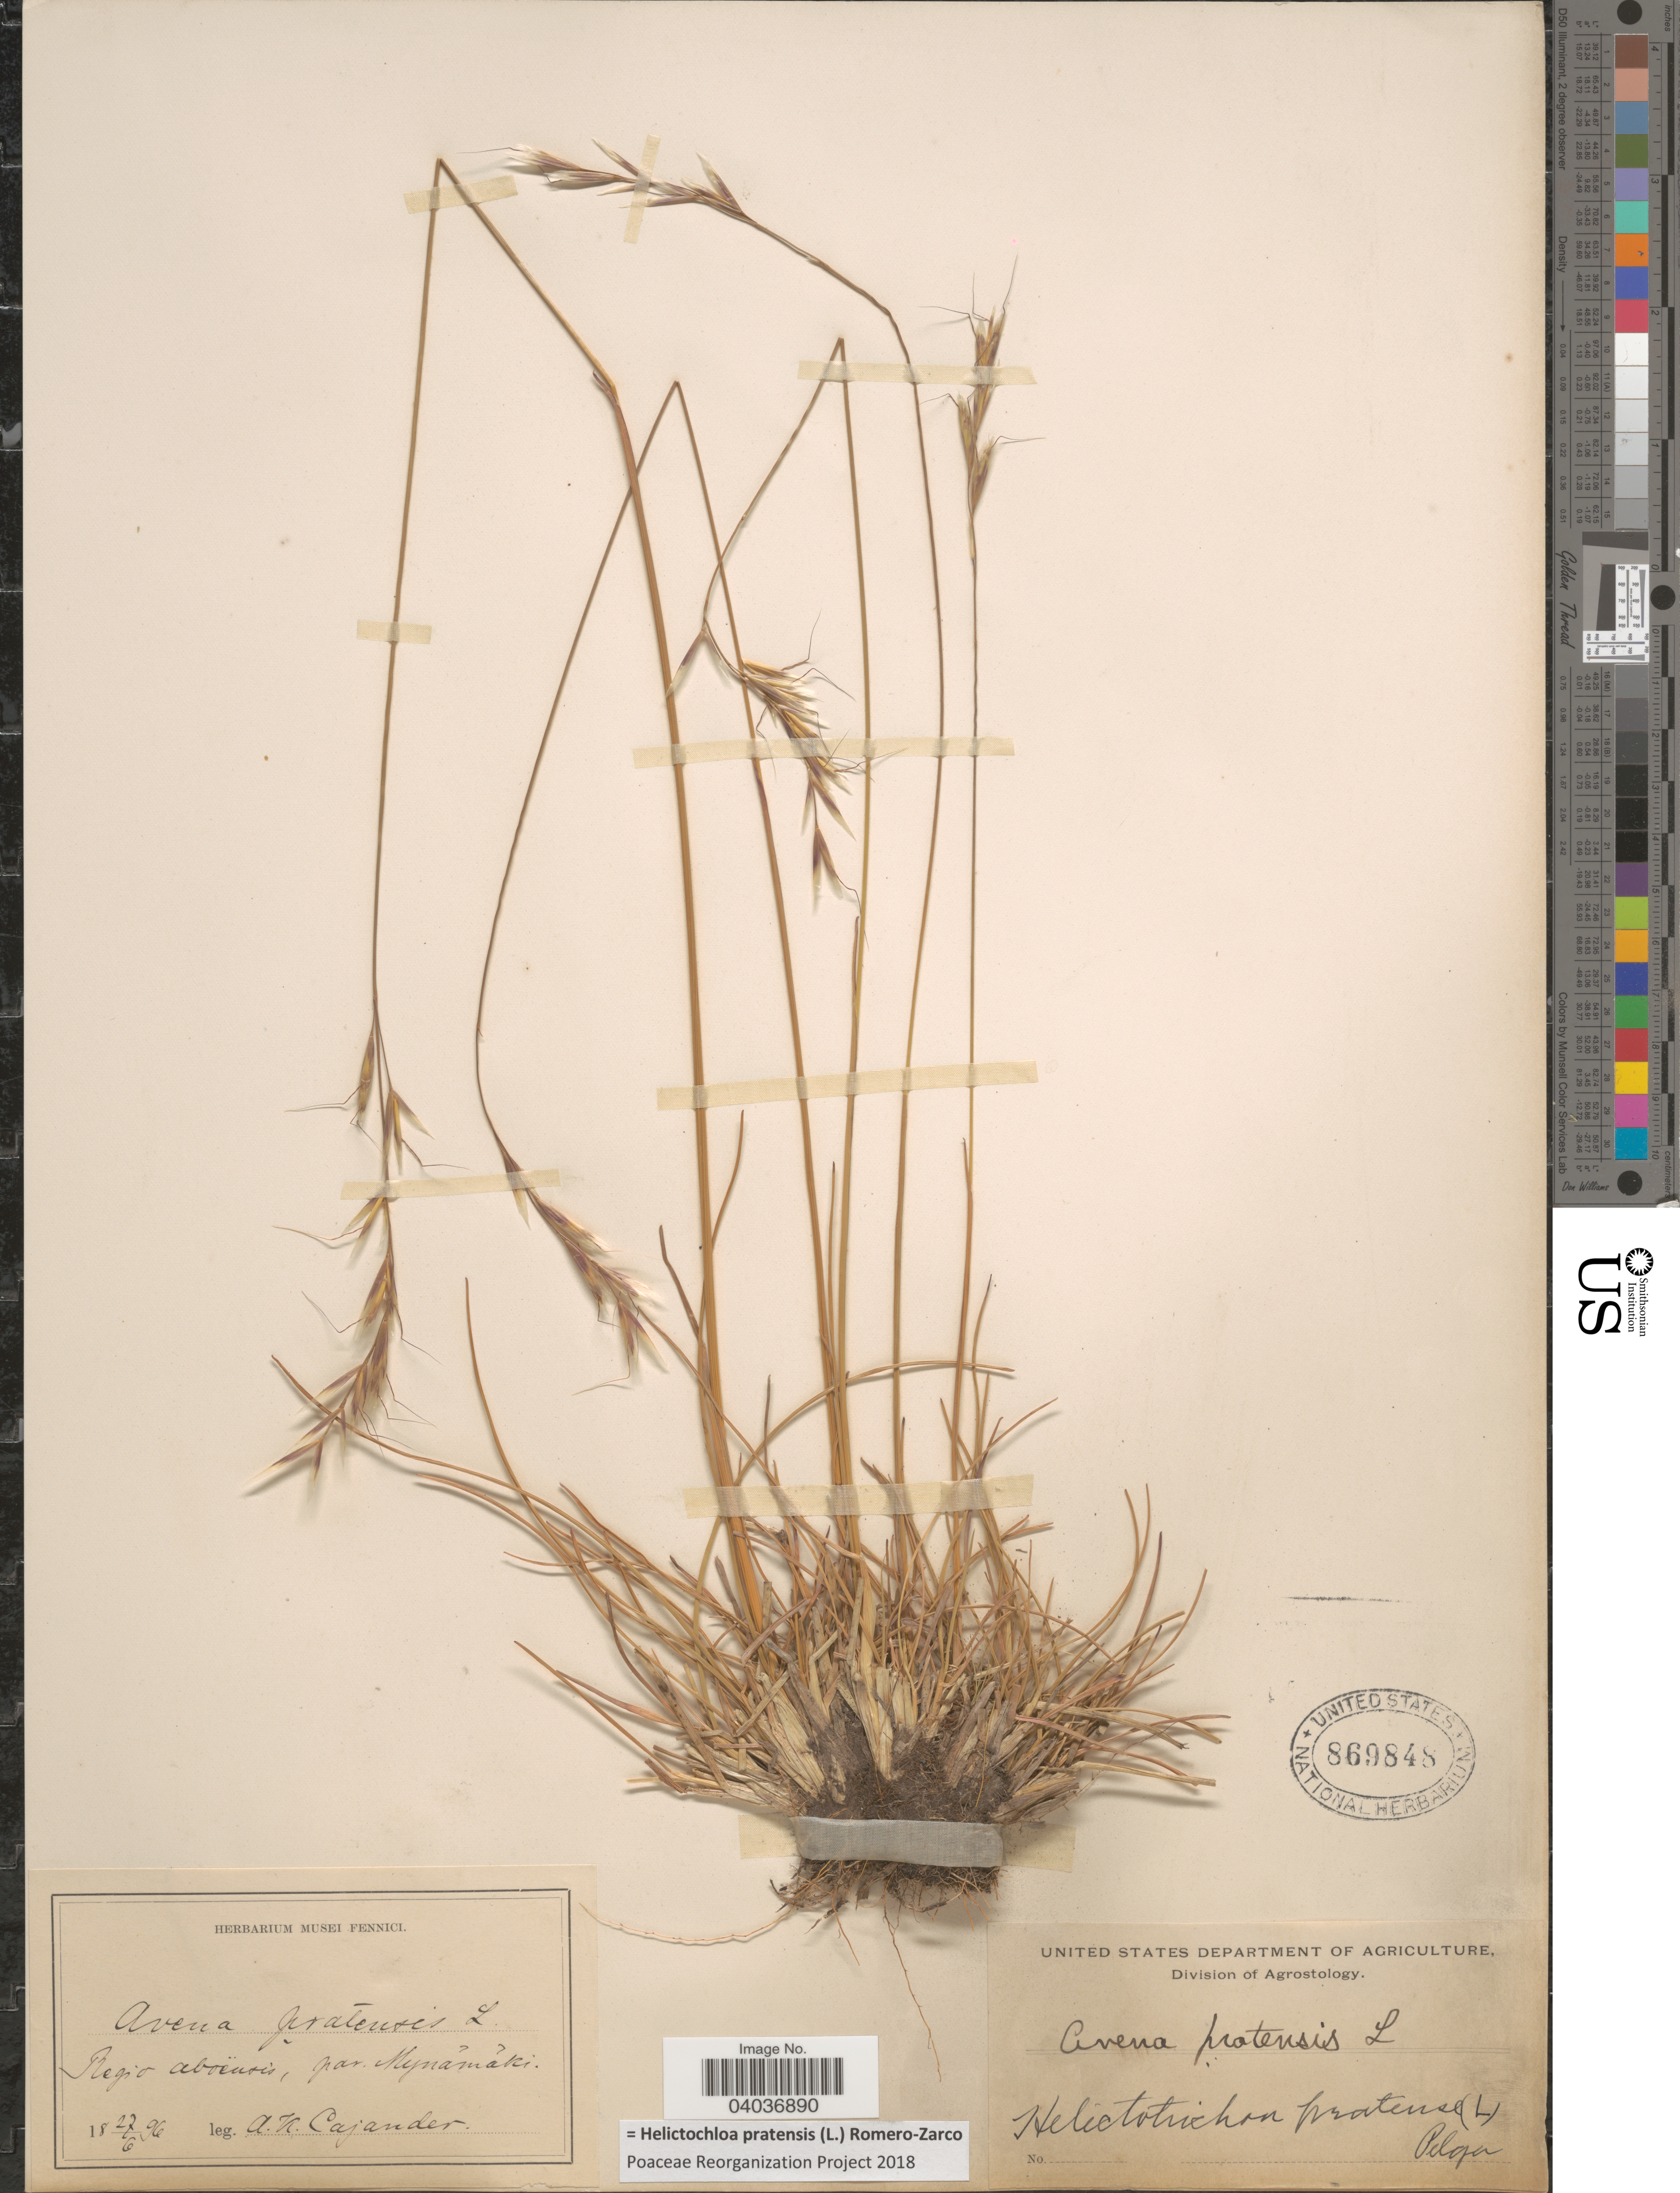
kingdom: Plantae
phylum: Tracheophyta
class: Liliopsida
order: Poales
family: Poaceae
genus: Helictochloa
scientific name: Helictochloa pratensis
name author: (L.) Romero-Zarco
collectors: A. Cajander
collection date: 1896-06-27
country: Finland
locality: Regio aboënsis, par. Mynamaki.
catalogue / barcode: US 869848